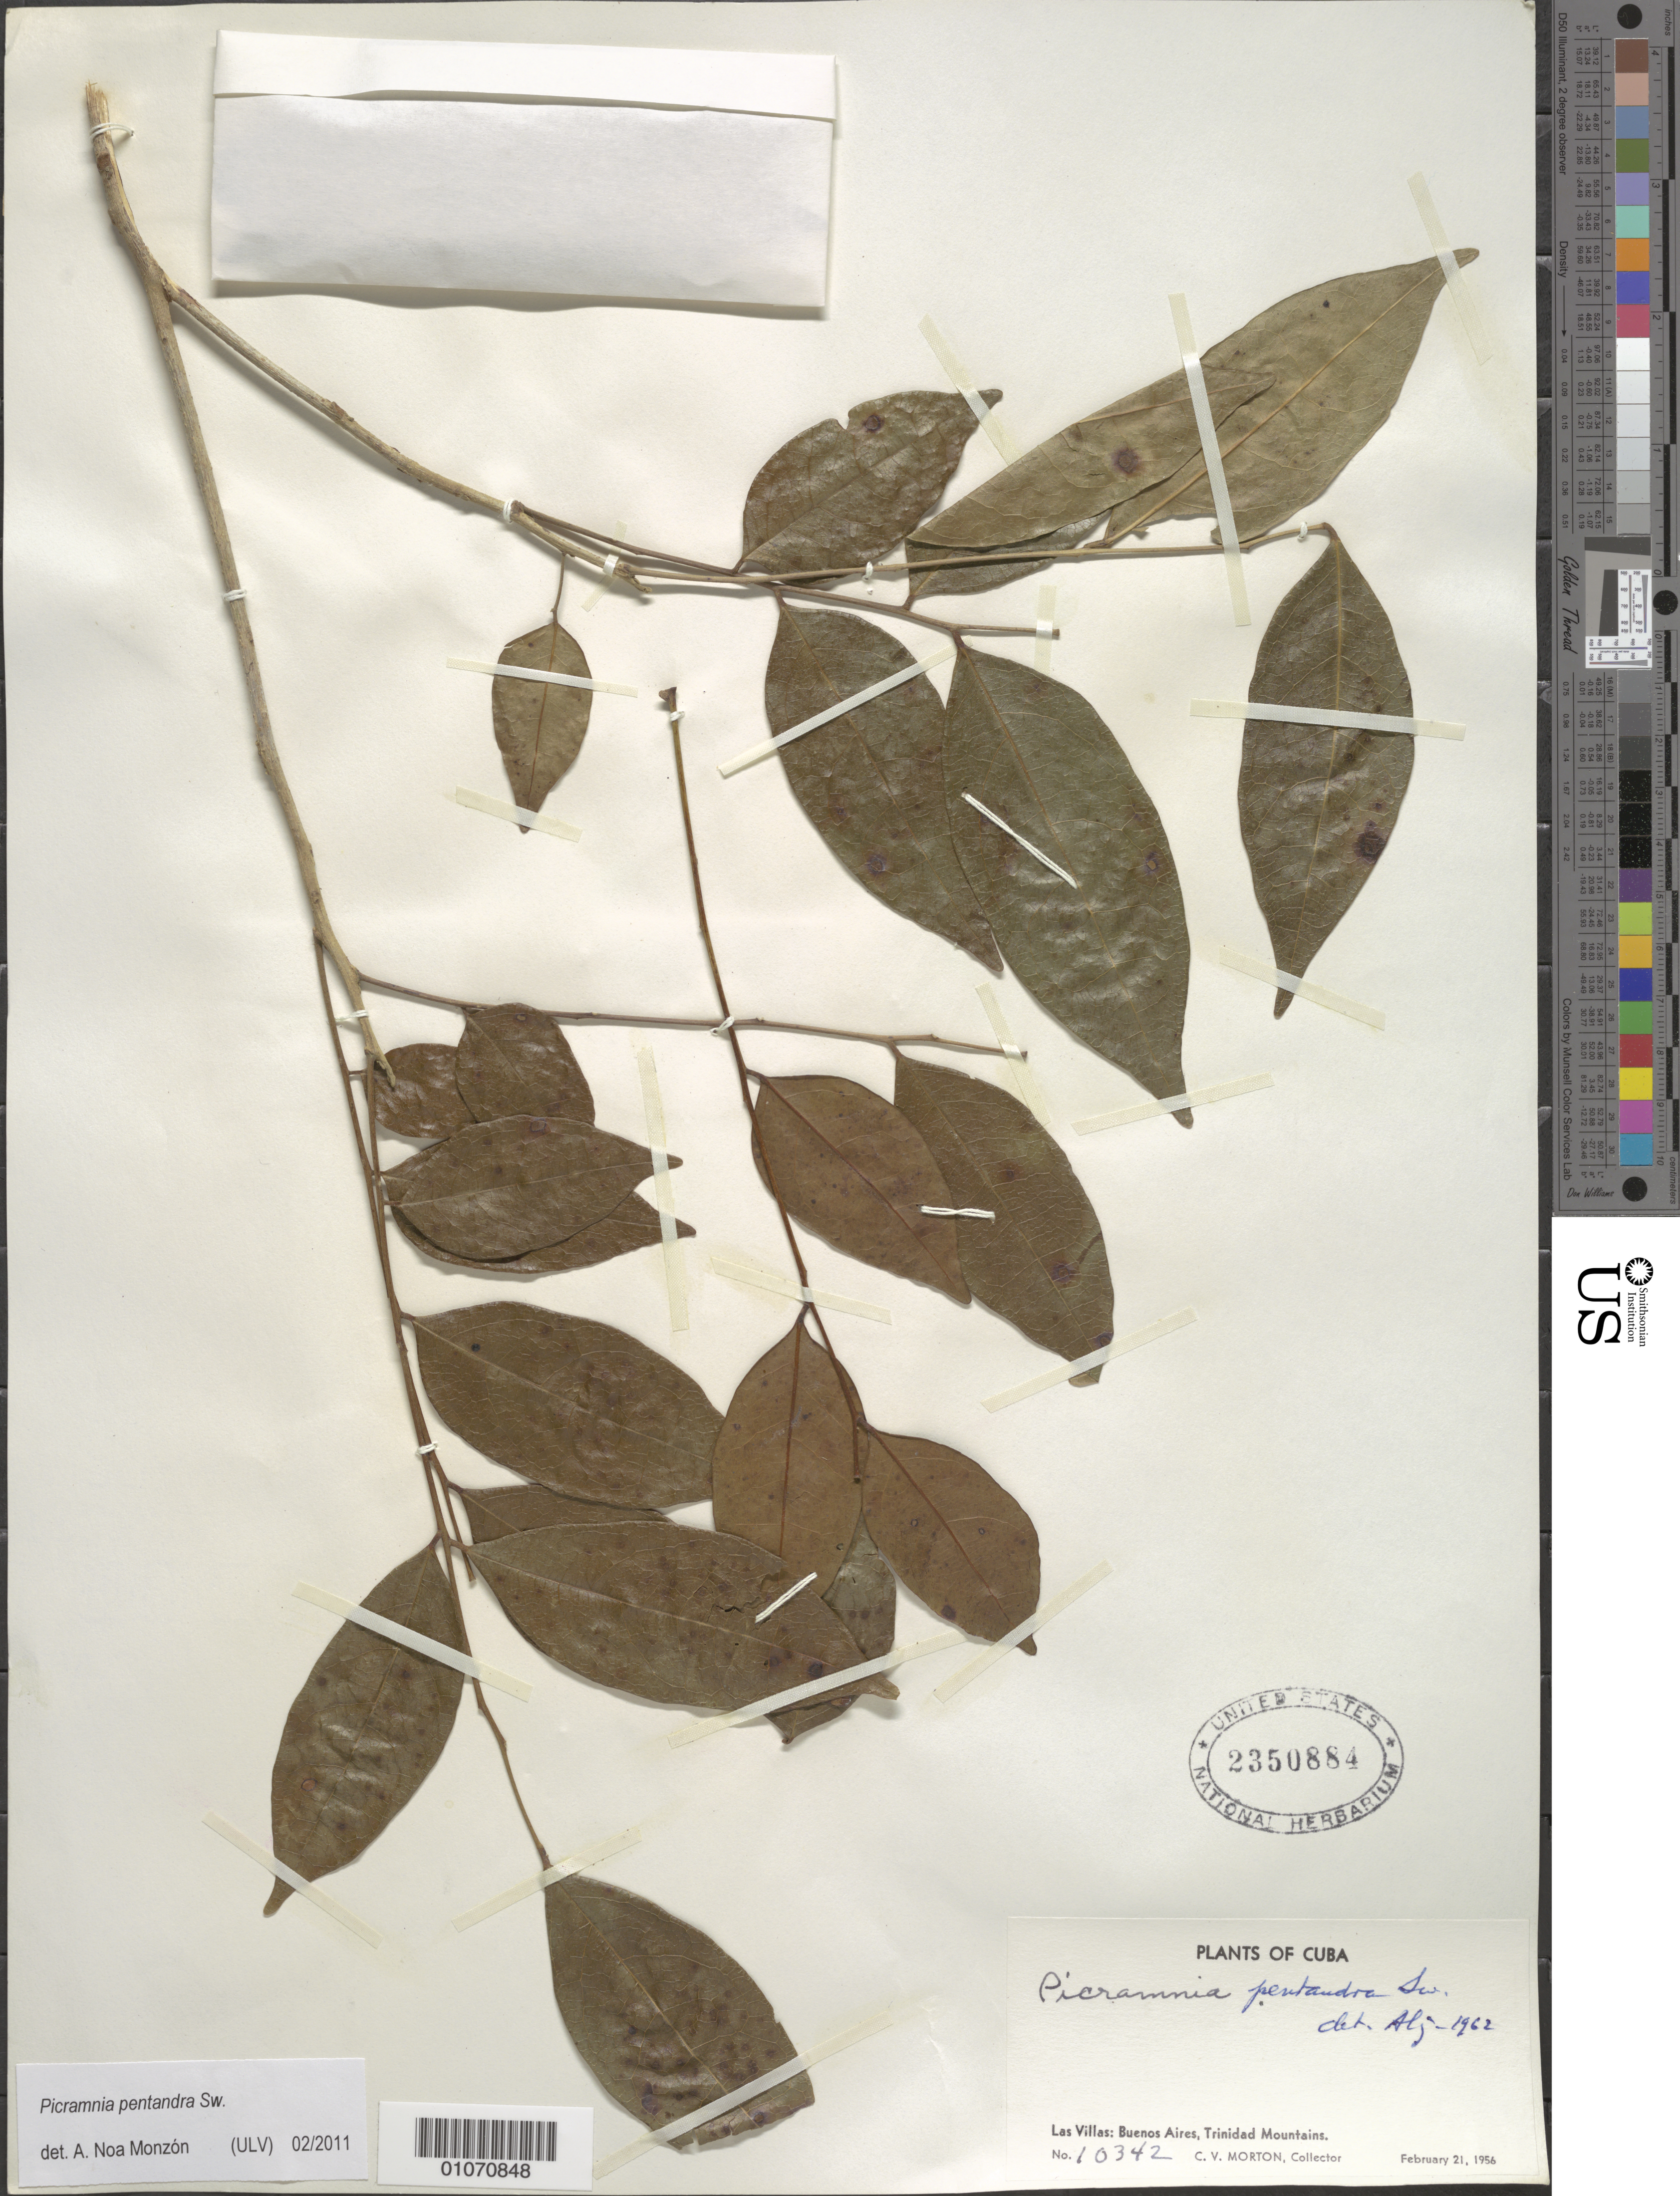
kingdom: Plantae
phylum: Tracheophyta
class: Magnoliopsida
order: Picramniales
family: Picramniaceae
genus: Picramnia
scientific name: Picramnia pentandra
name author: Sw.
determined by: Noa Monzón, A.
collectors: C. V. Morton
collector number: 10342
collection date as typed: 21 Feb 1956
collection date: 1956-02-21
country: Cuba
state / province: Las Villas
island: Cuba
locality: Buenos Aires, Trinidad Mountains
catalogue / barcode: US 2350884